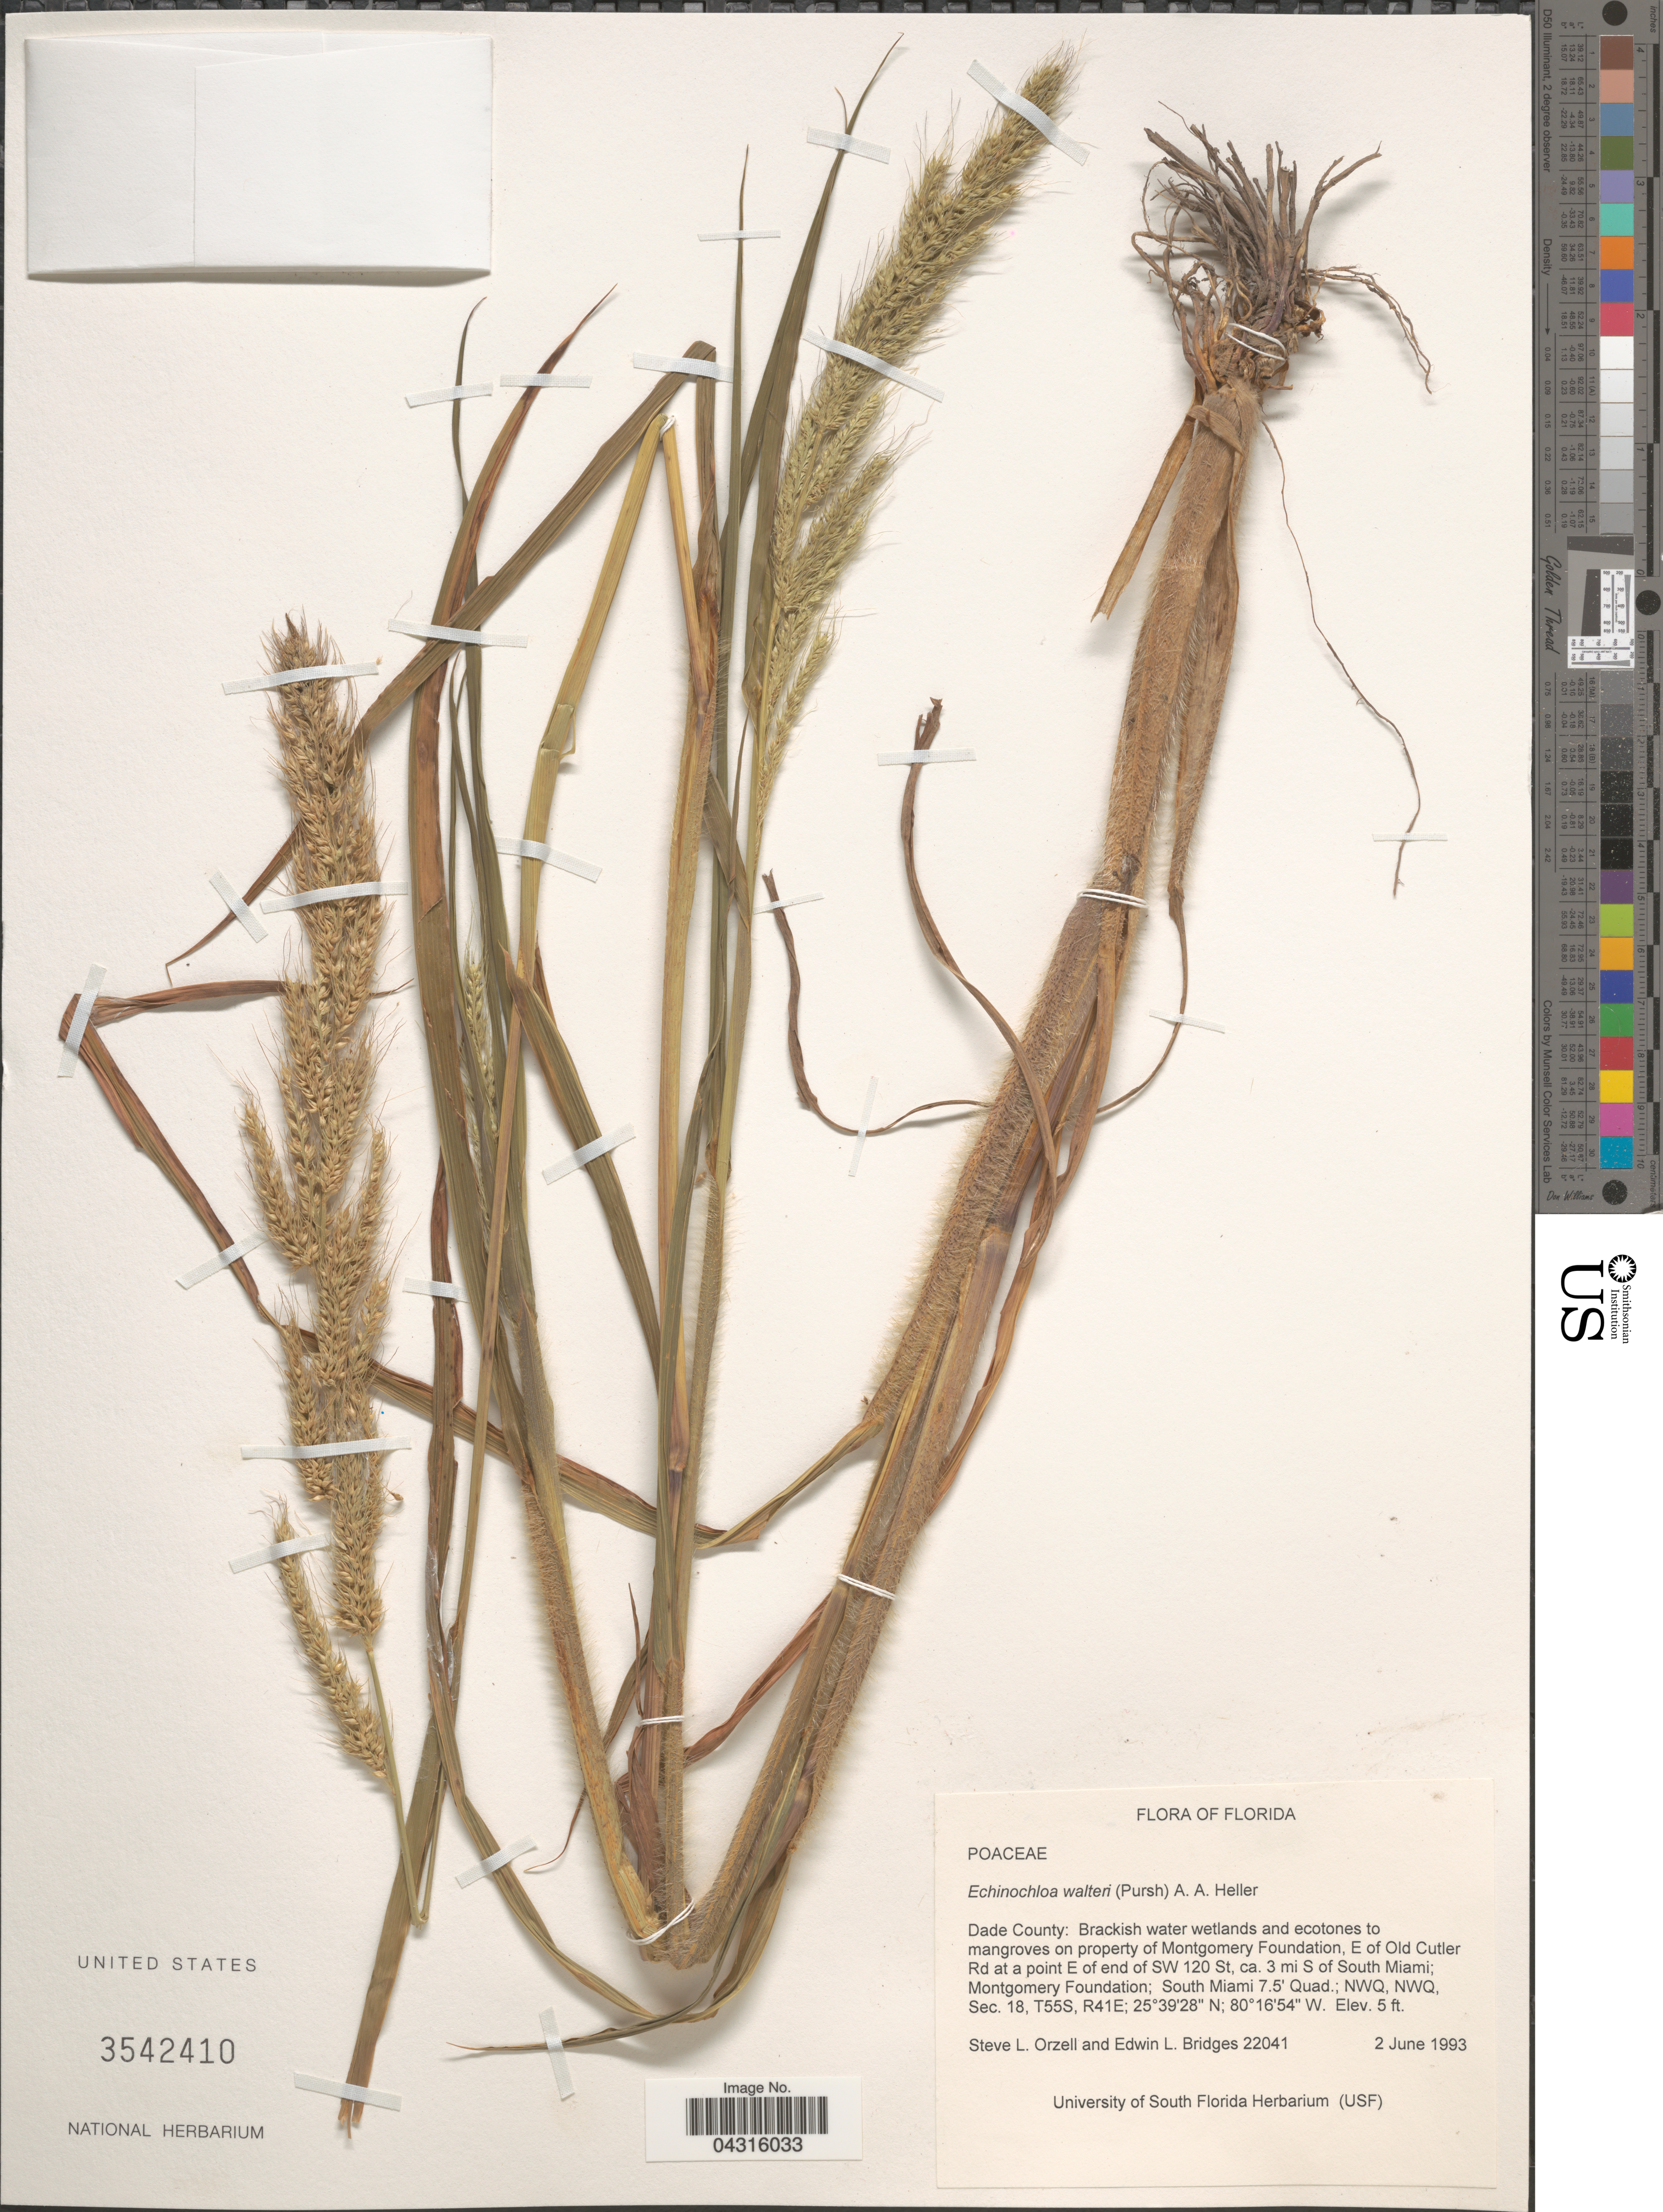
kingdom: Plantae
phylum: Tracheophyta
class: Liliopsida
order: Poales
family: Poaceae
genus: Echinochloa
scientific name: Echinochloa walteri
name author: (Pursh) A. Heller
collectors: S. Orzell & E. Bridges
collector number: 22041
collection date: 1993-06-02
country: United States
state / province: Florida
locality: Dade County: Brackish water wetlands and ecotones to mangroves on property of Montgomery Foundation, E of Old Cutler Rd at a point E of end of SW 120 St, ca. 3 mi S of South Miami; Montgomery Foundation; South Miami 7.5' Quad.; NWQ, NWQ, Sec. 18, T55S, R41E.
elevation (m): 2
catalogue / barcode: US 3542410